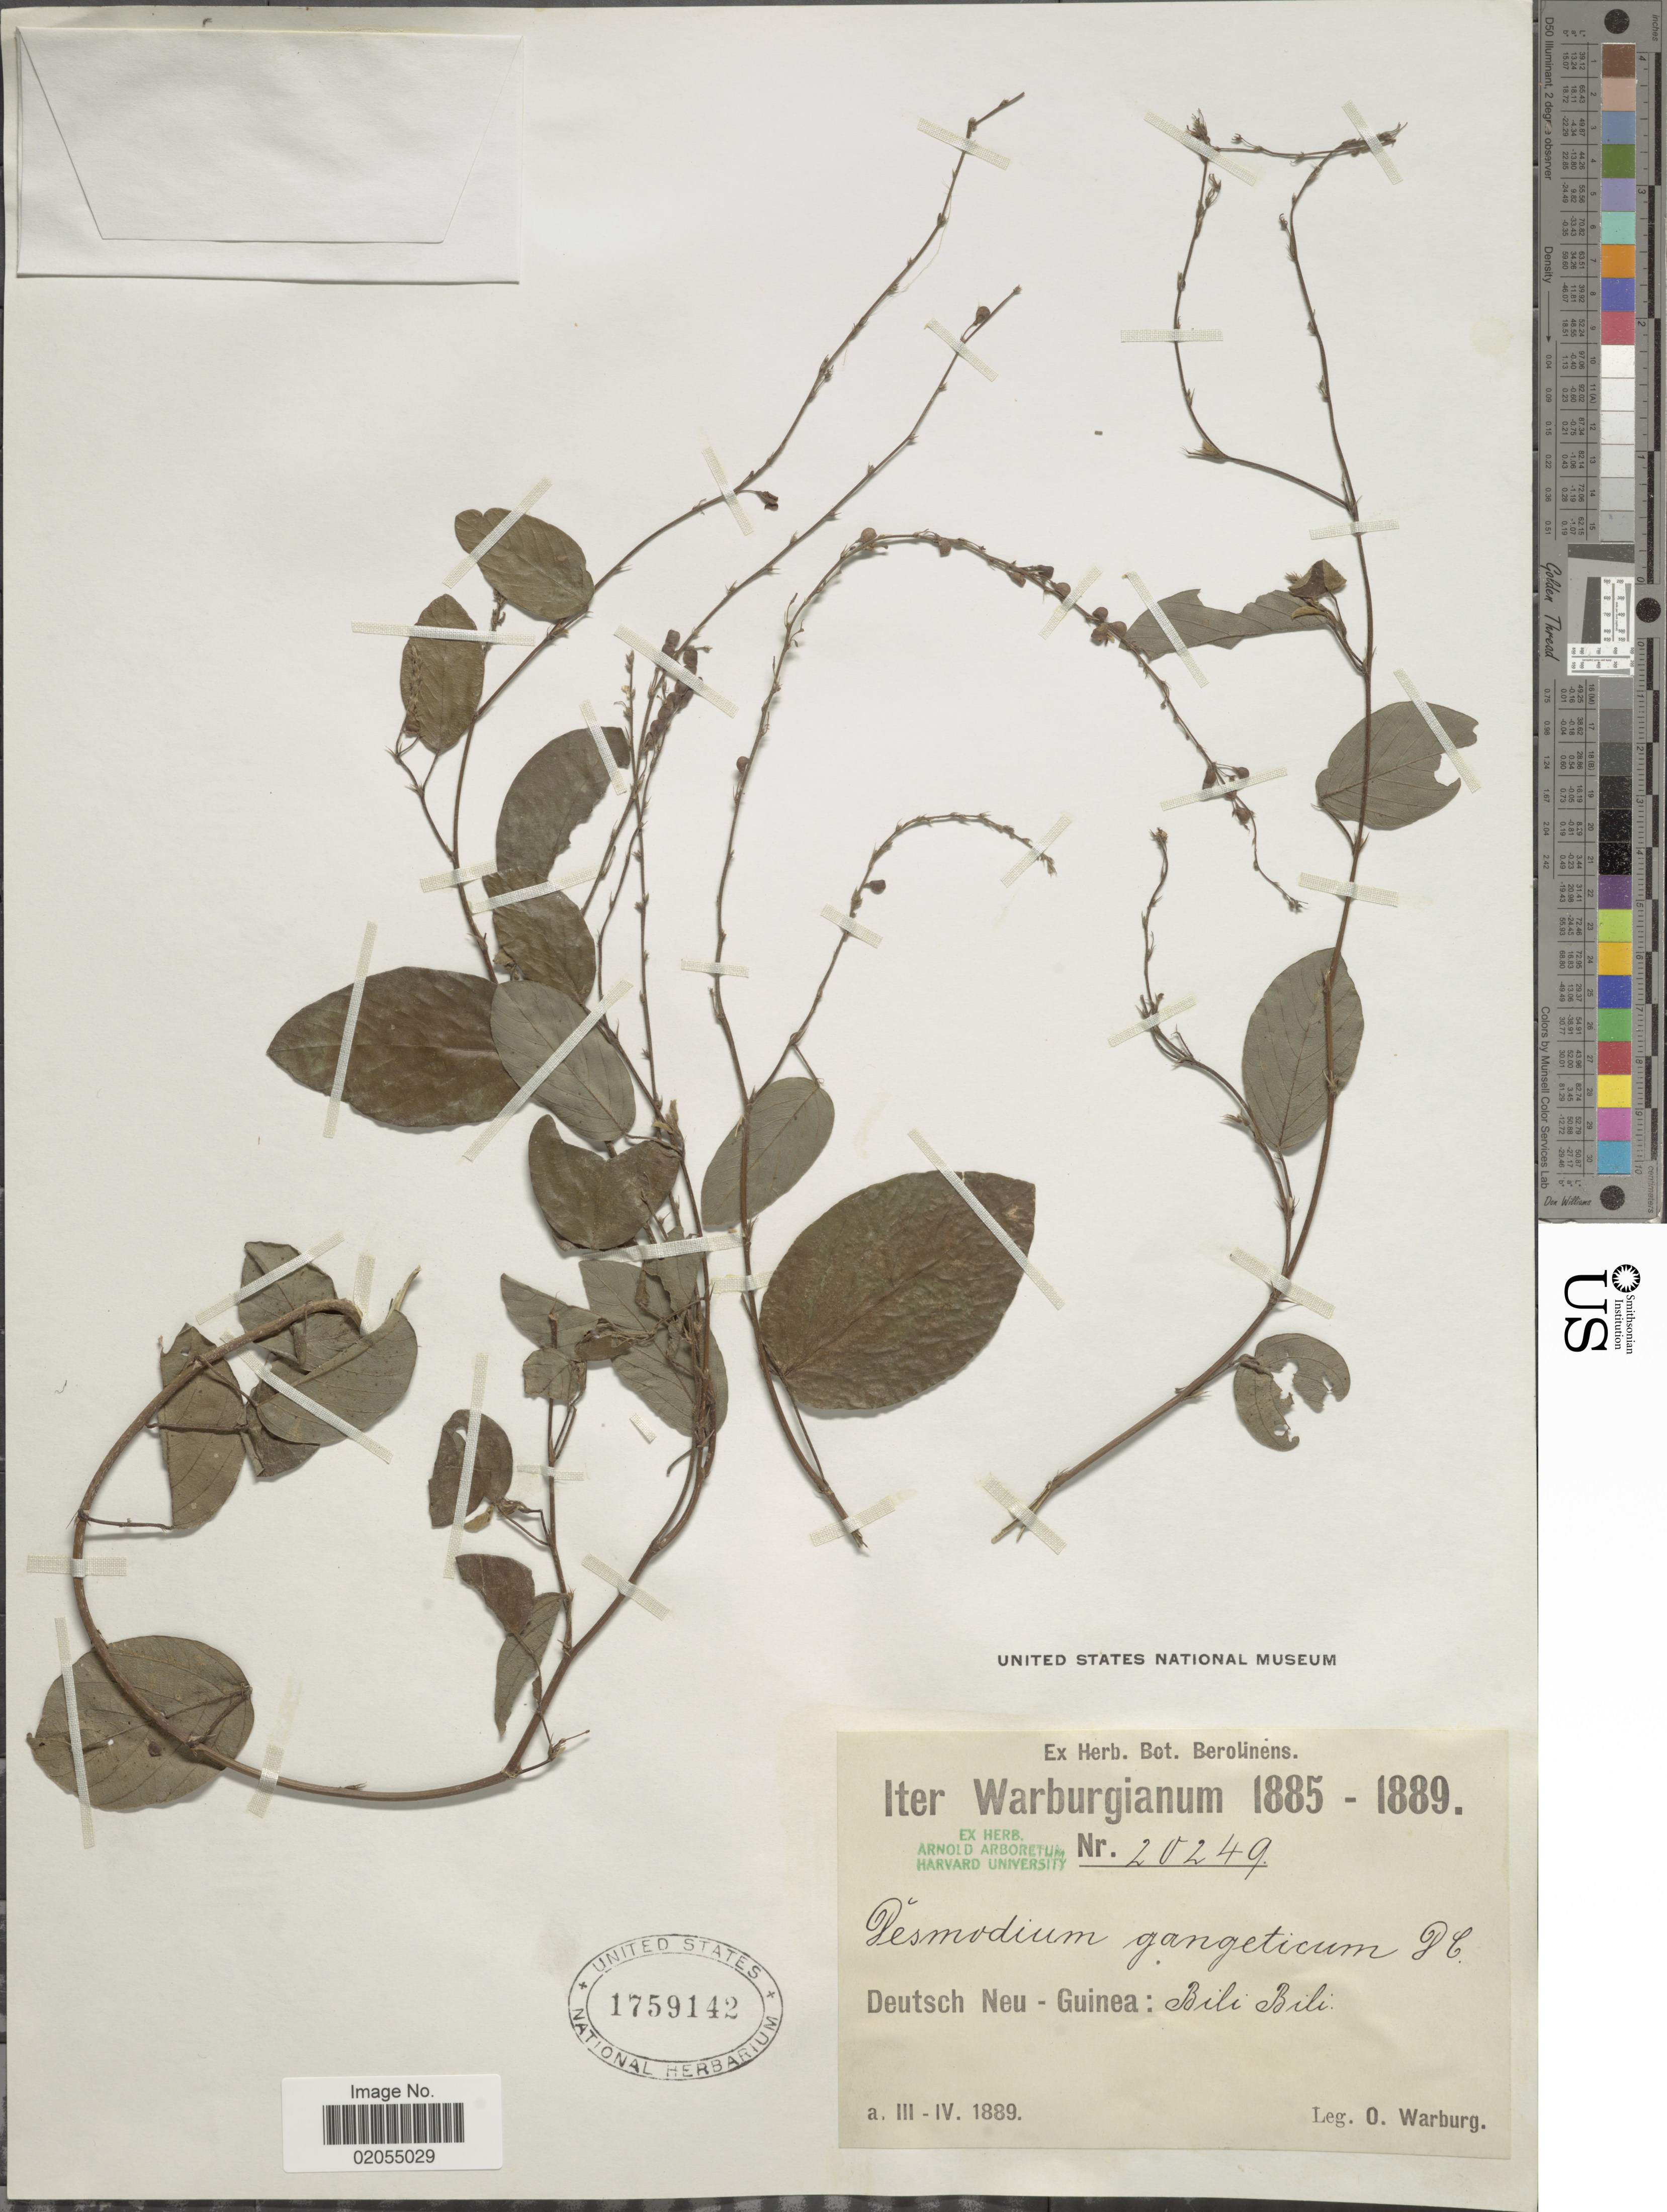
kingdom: Plantae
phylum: Tracheophyta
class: Magnoliopsida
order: Fabales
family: Fabaceae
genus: Pleurolobus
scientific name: Pleurolobus gangeticus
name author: (L.) J. St.-Hil. ex H. Ohashi & K. Ohashi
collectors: O. Warburg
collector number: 20249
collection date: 1889-03/1889-04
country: Indonesia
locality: Deutsch Neu-Guinea: Bili Bili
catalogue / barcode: US 1759142